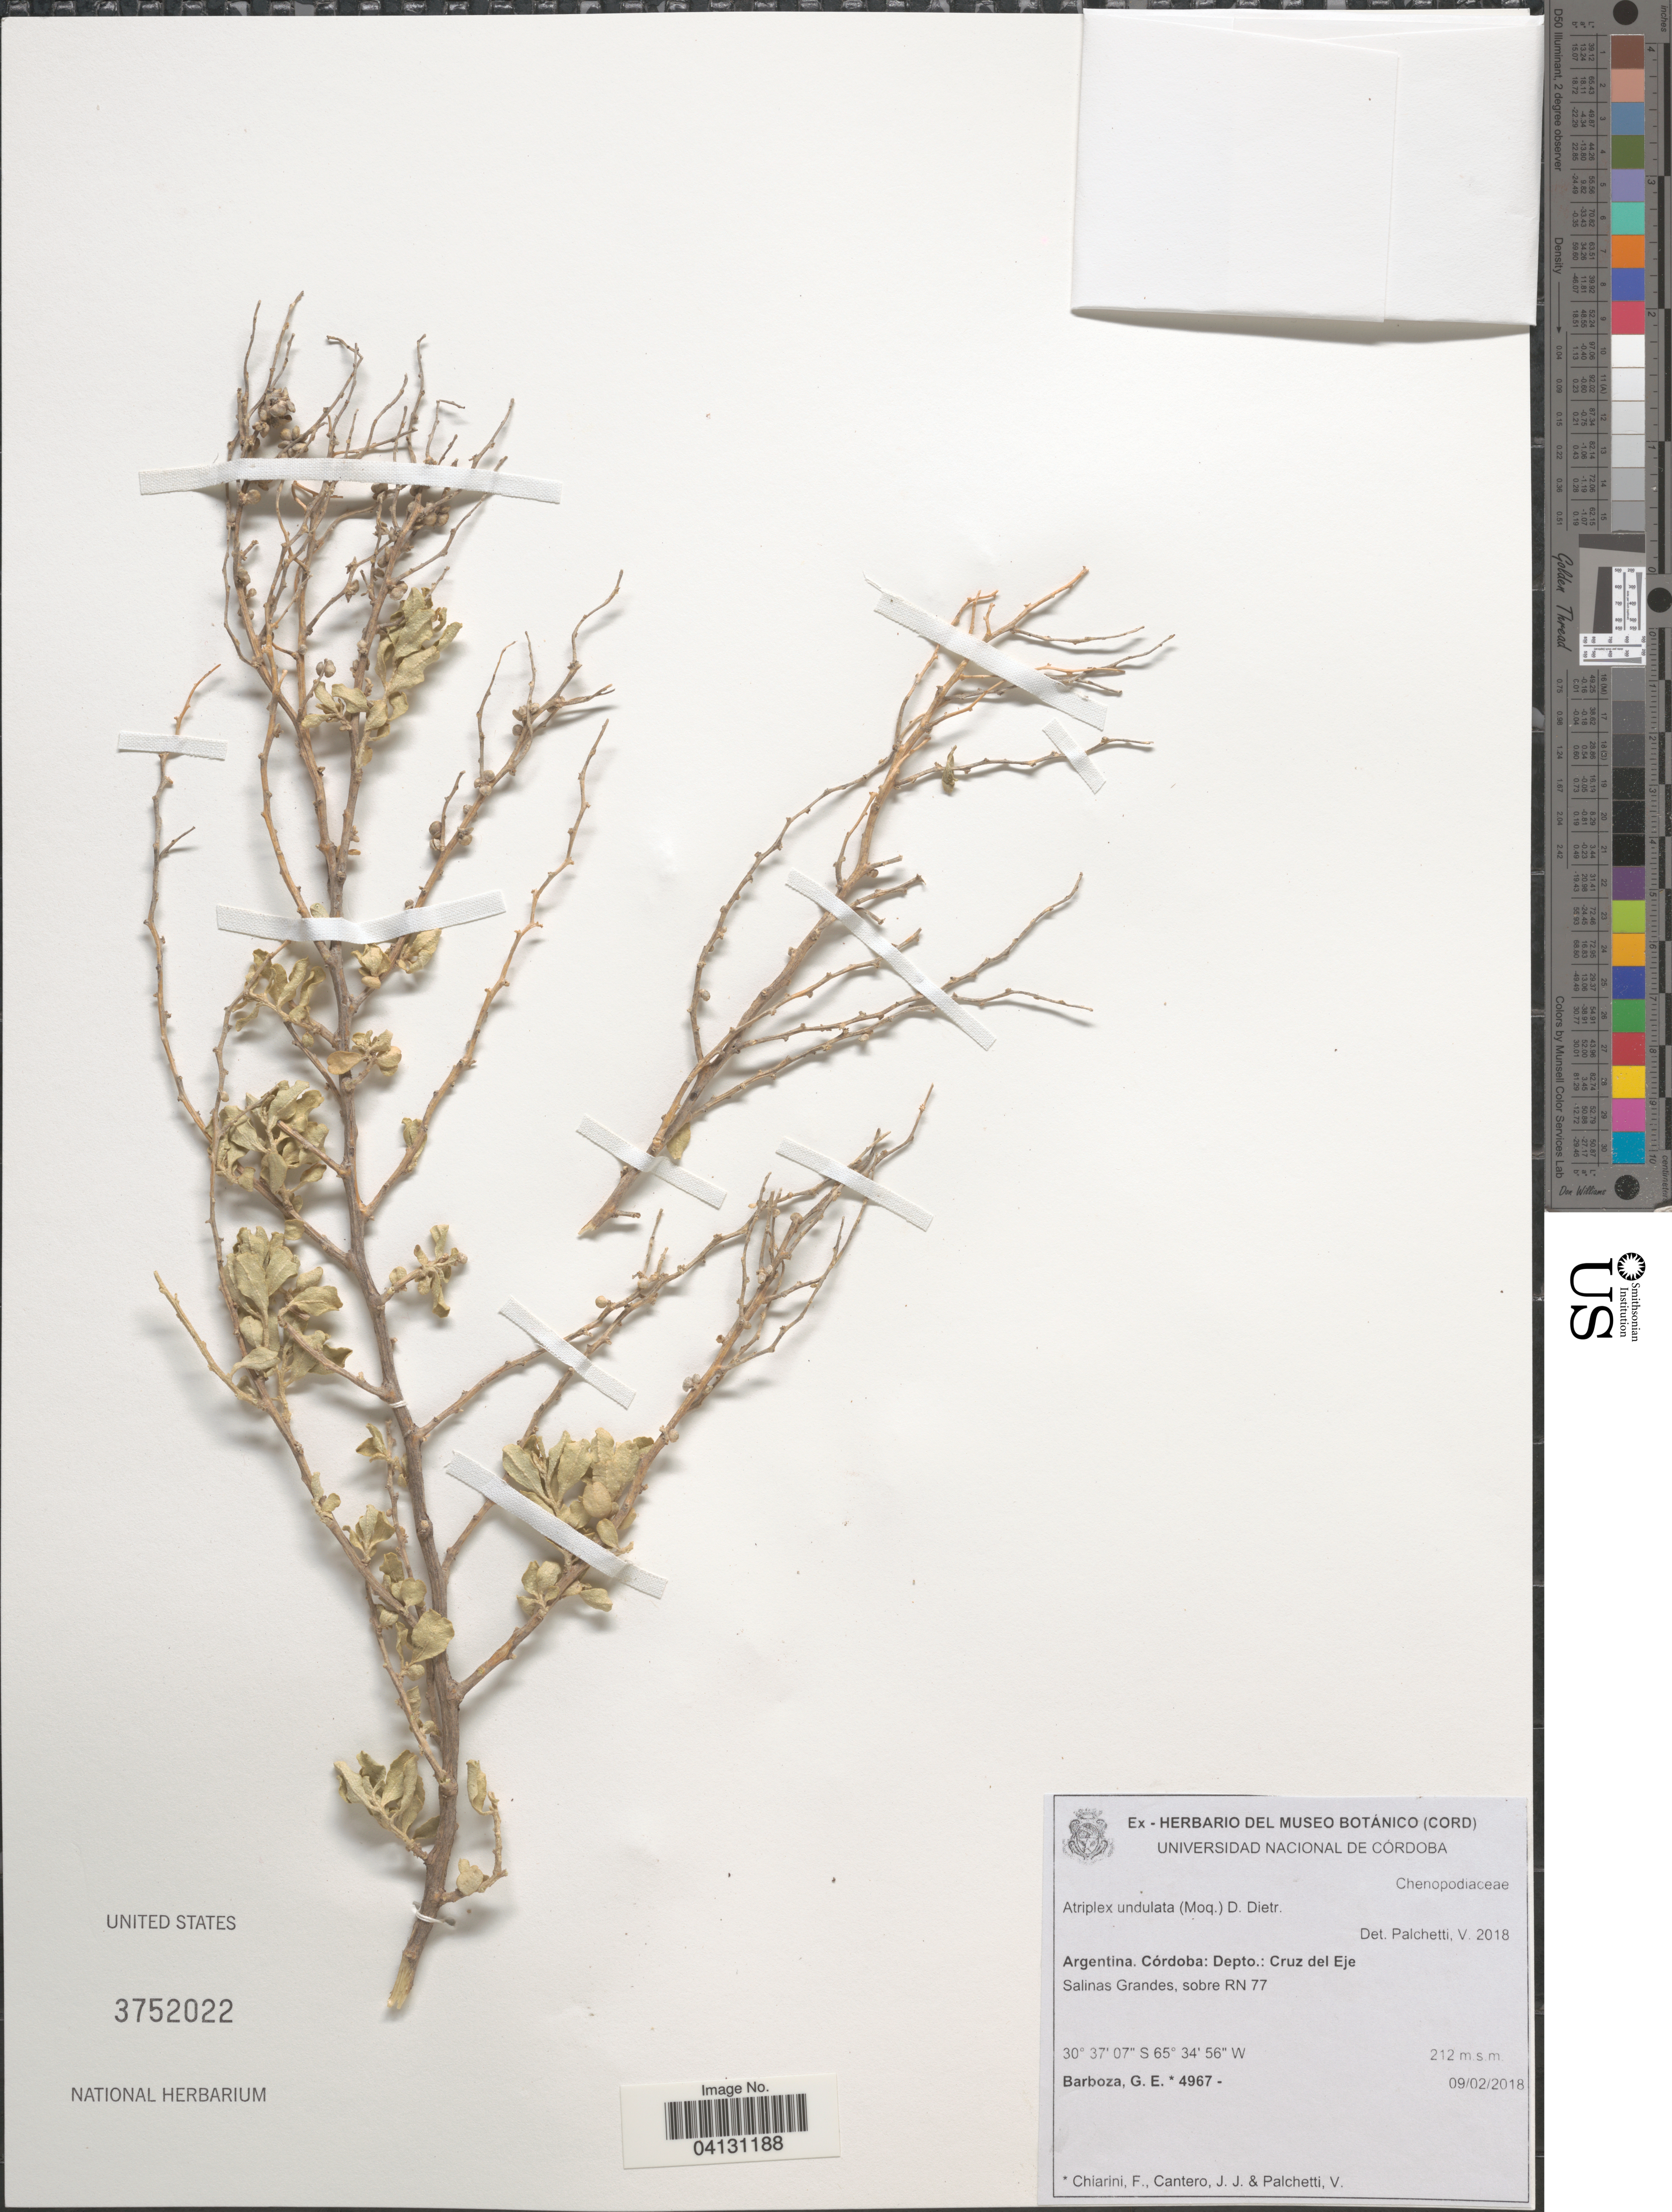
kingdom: Plantae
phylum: Tracheophyta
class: Magnoliopsida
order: Caryophyllales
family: Amaranthaceae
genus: Atriplex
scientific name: Atriplex undulata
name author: (Moq.) D. Dietr.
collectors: G. E. Barboza, F. E. Chiarini, J. Cantero & V. Palchetti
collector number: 4967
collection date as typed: Transcribed d/m/y: 9/2/2018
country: Argentina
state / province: Córdoba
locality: Depto.: Cruz del Eje. Salinas Grandes, sobre RN 77.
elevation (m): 212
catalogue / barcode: US 3752022